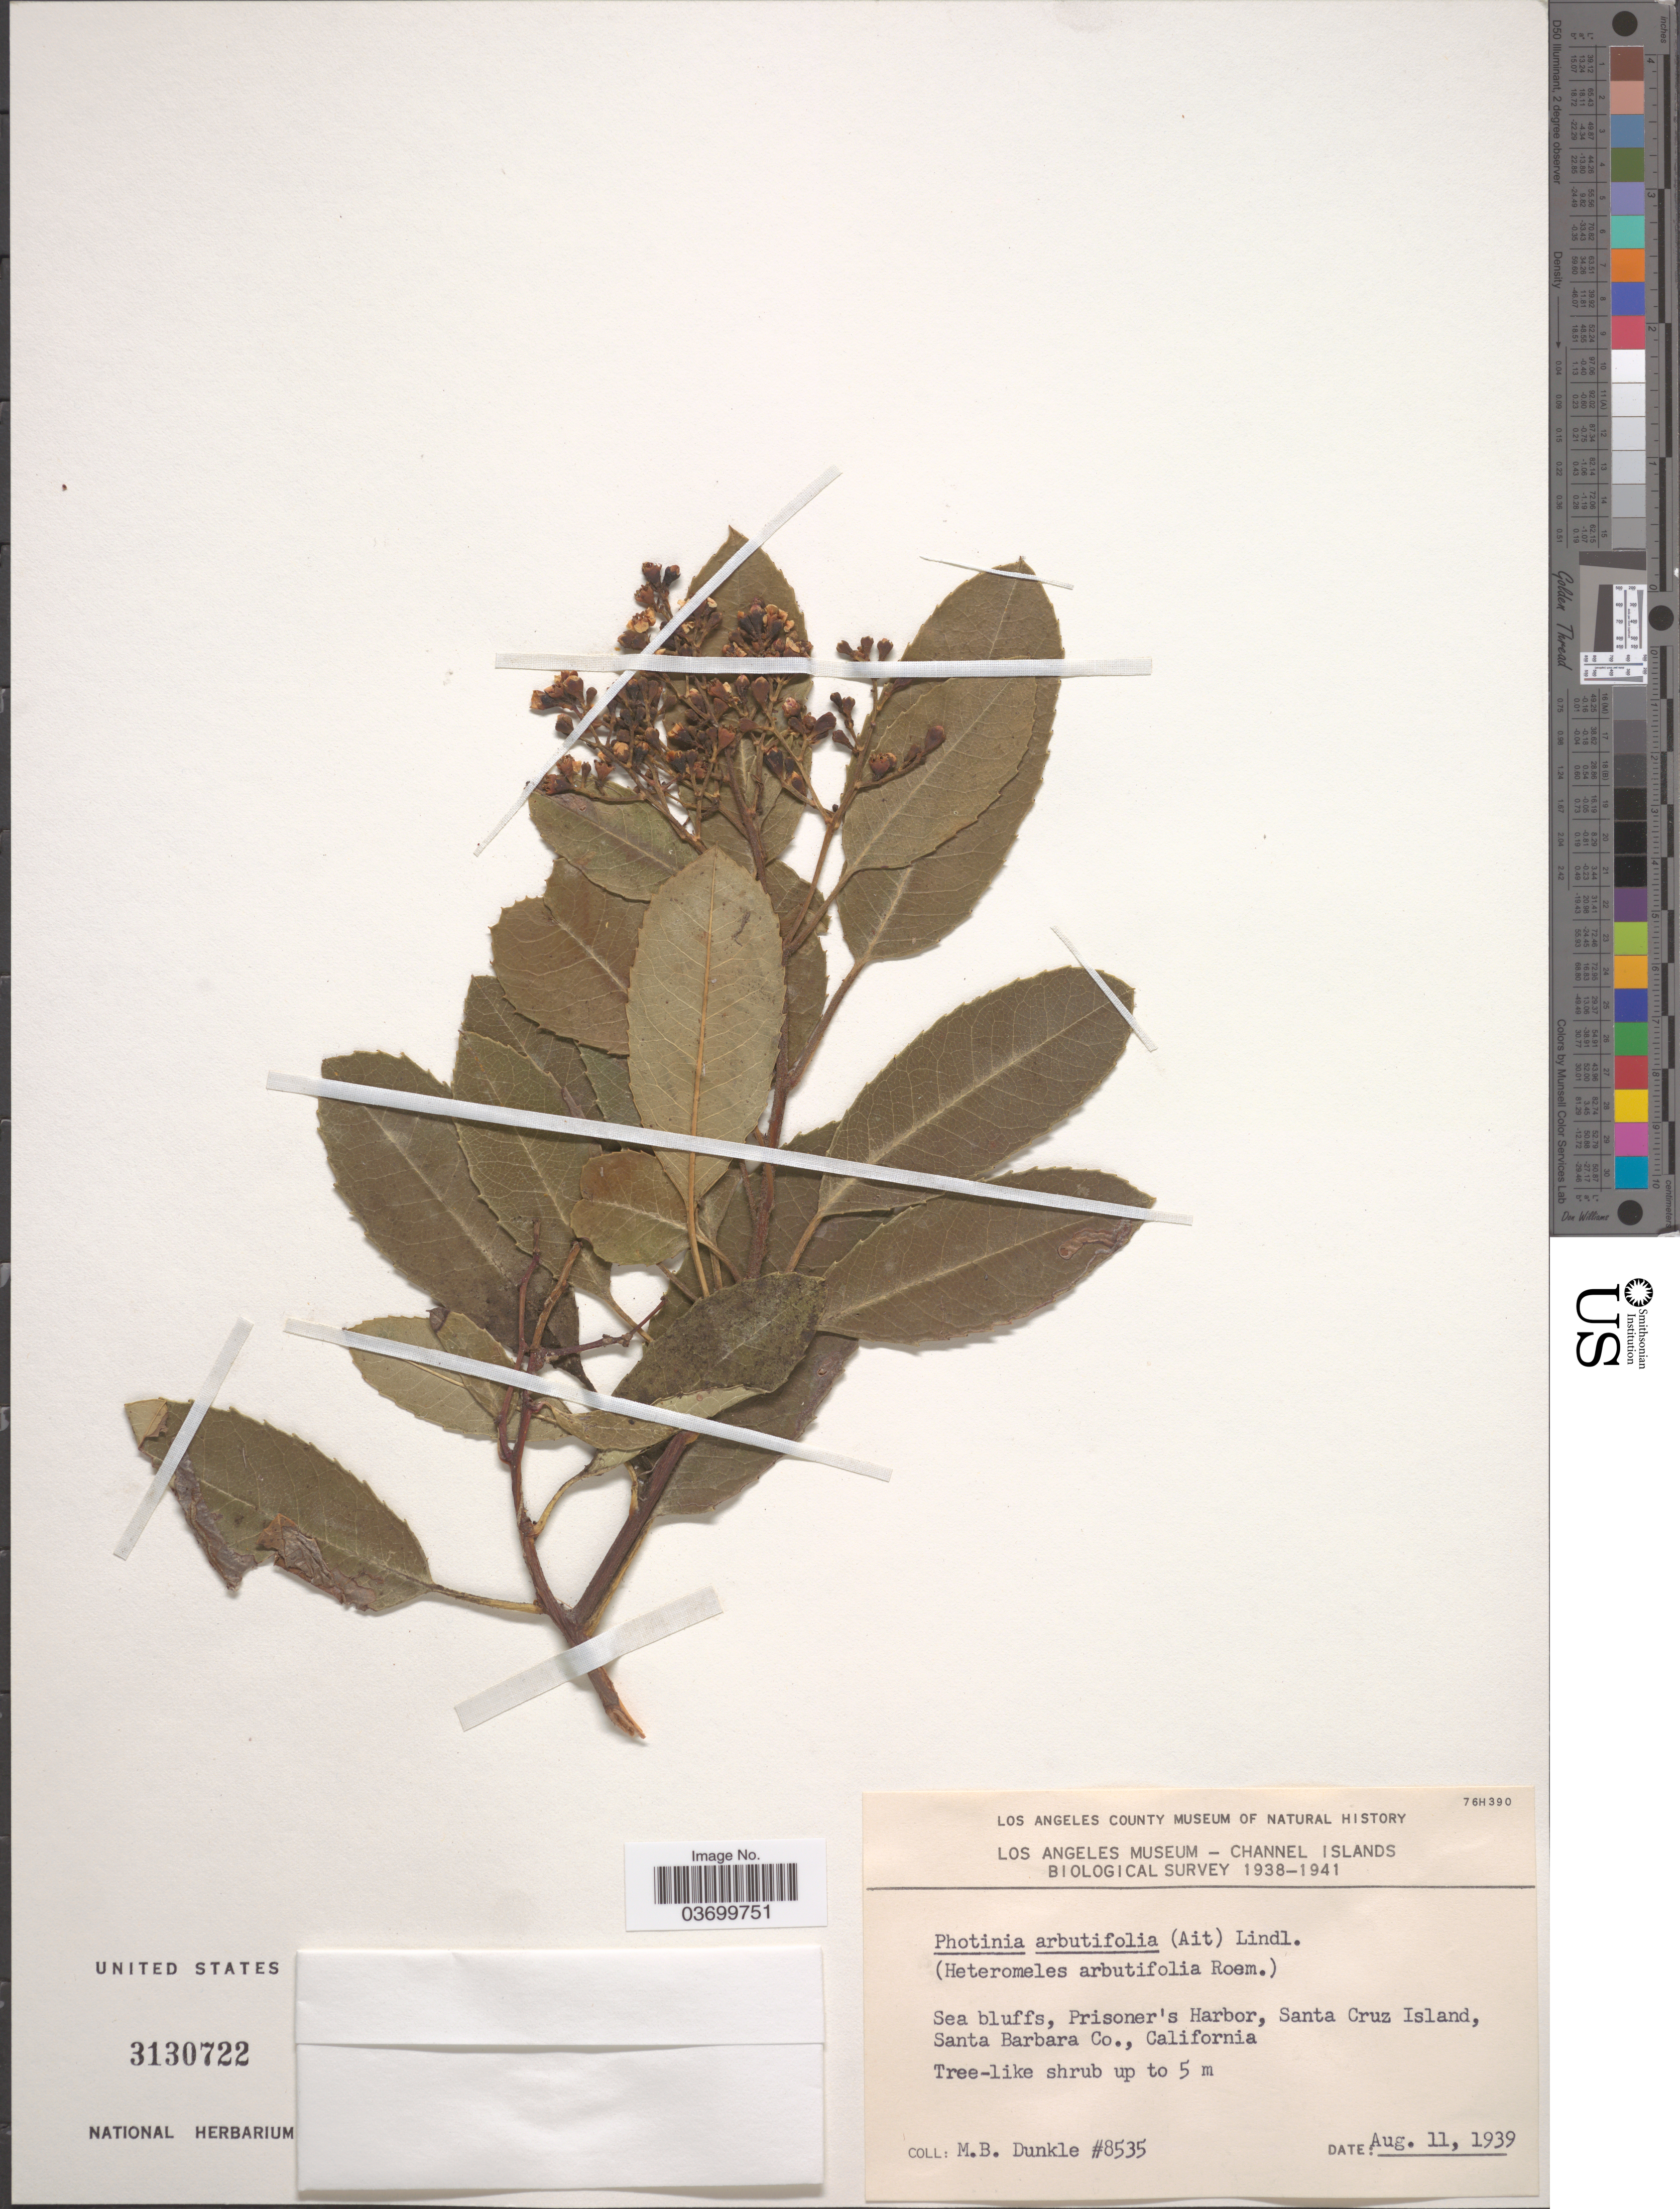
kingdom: Plantae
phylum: Tracheophyta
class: Magnoliopsida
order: Rosales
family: Rosaceae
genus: Heteromeles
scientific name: Heteromeles arbutifolia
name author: (Lindl.) Roemer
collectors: M. Dunkle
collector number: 8535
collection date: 1939-08-11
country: United States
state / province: California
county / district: Santa Barbara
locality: Sea bluffs, Prisoner's Harbor, Santa Cruz Island, Santa Barbara Co.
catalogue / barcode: US 3130722